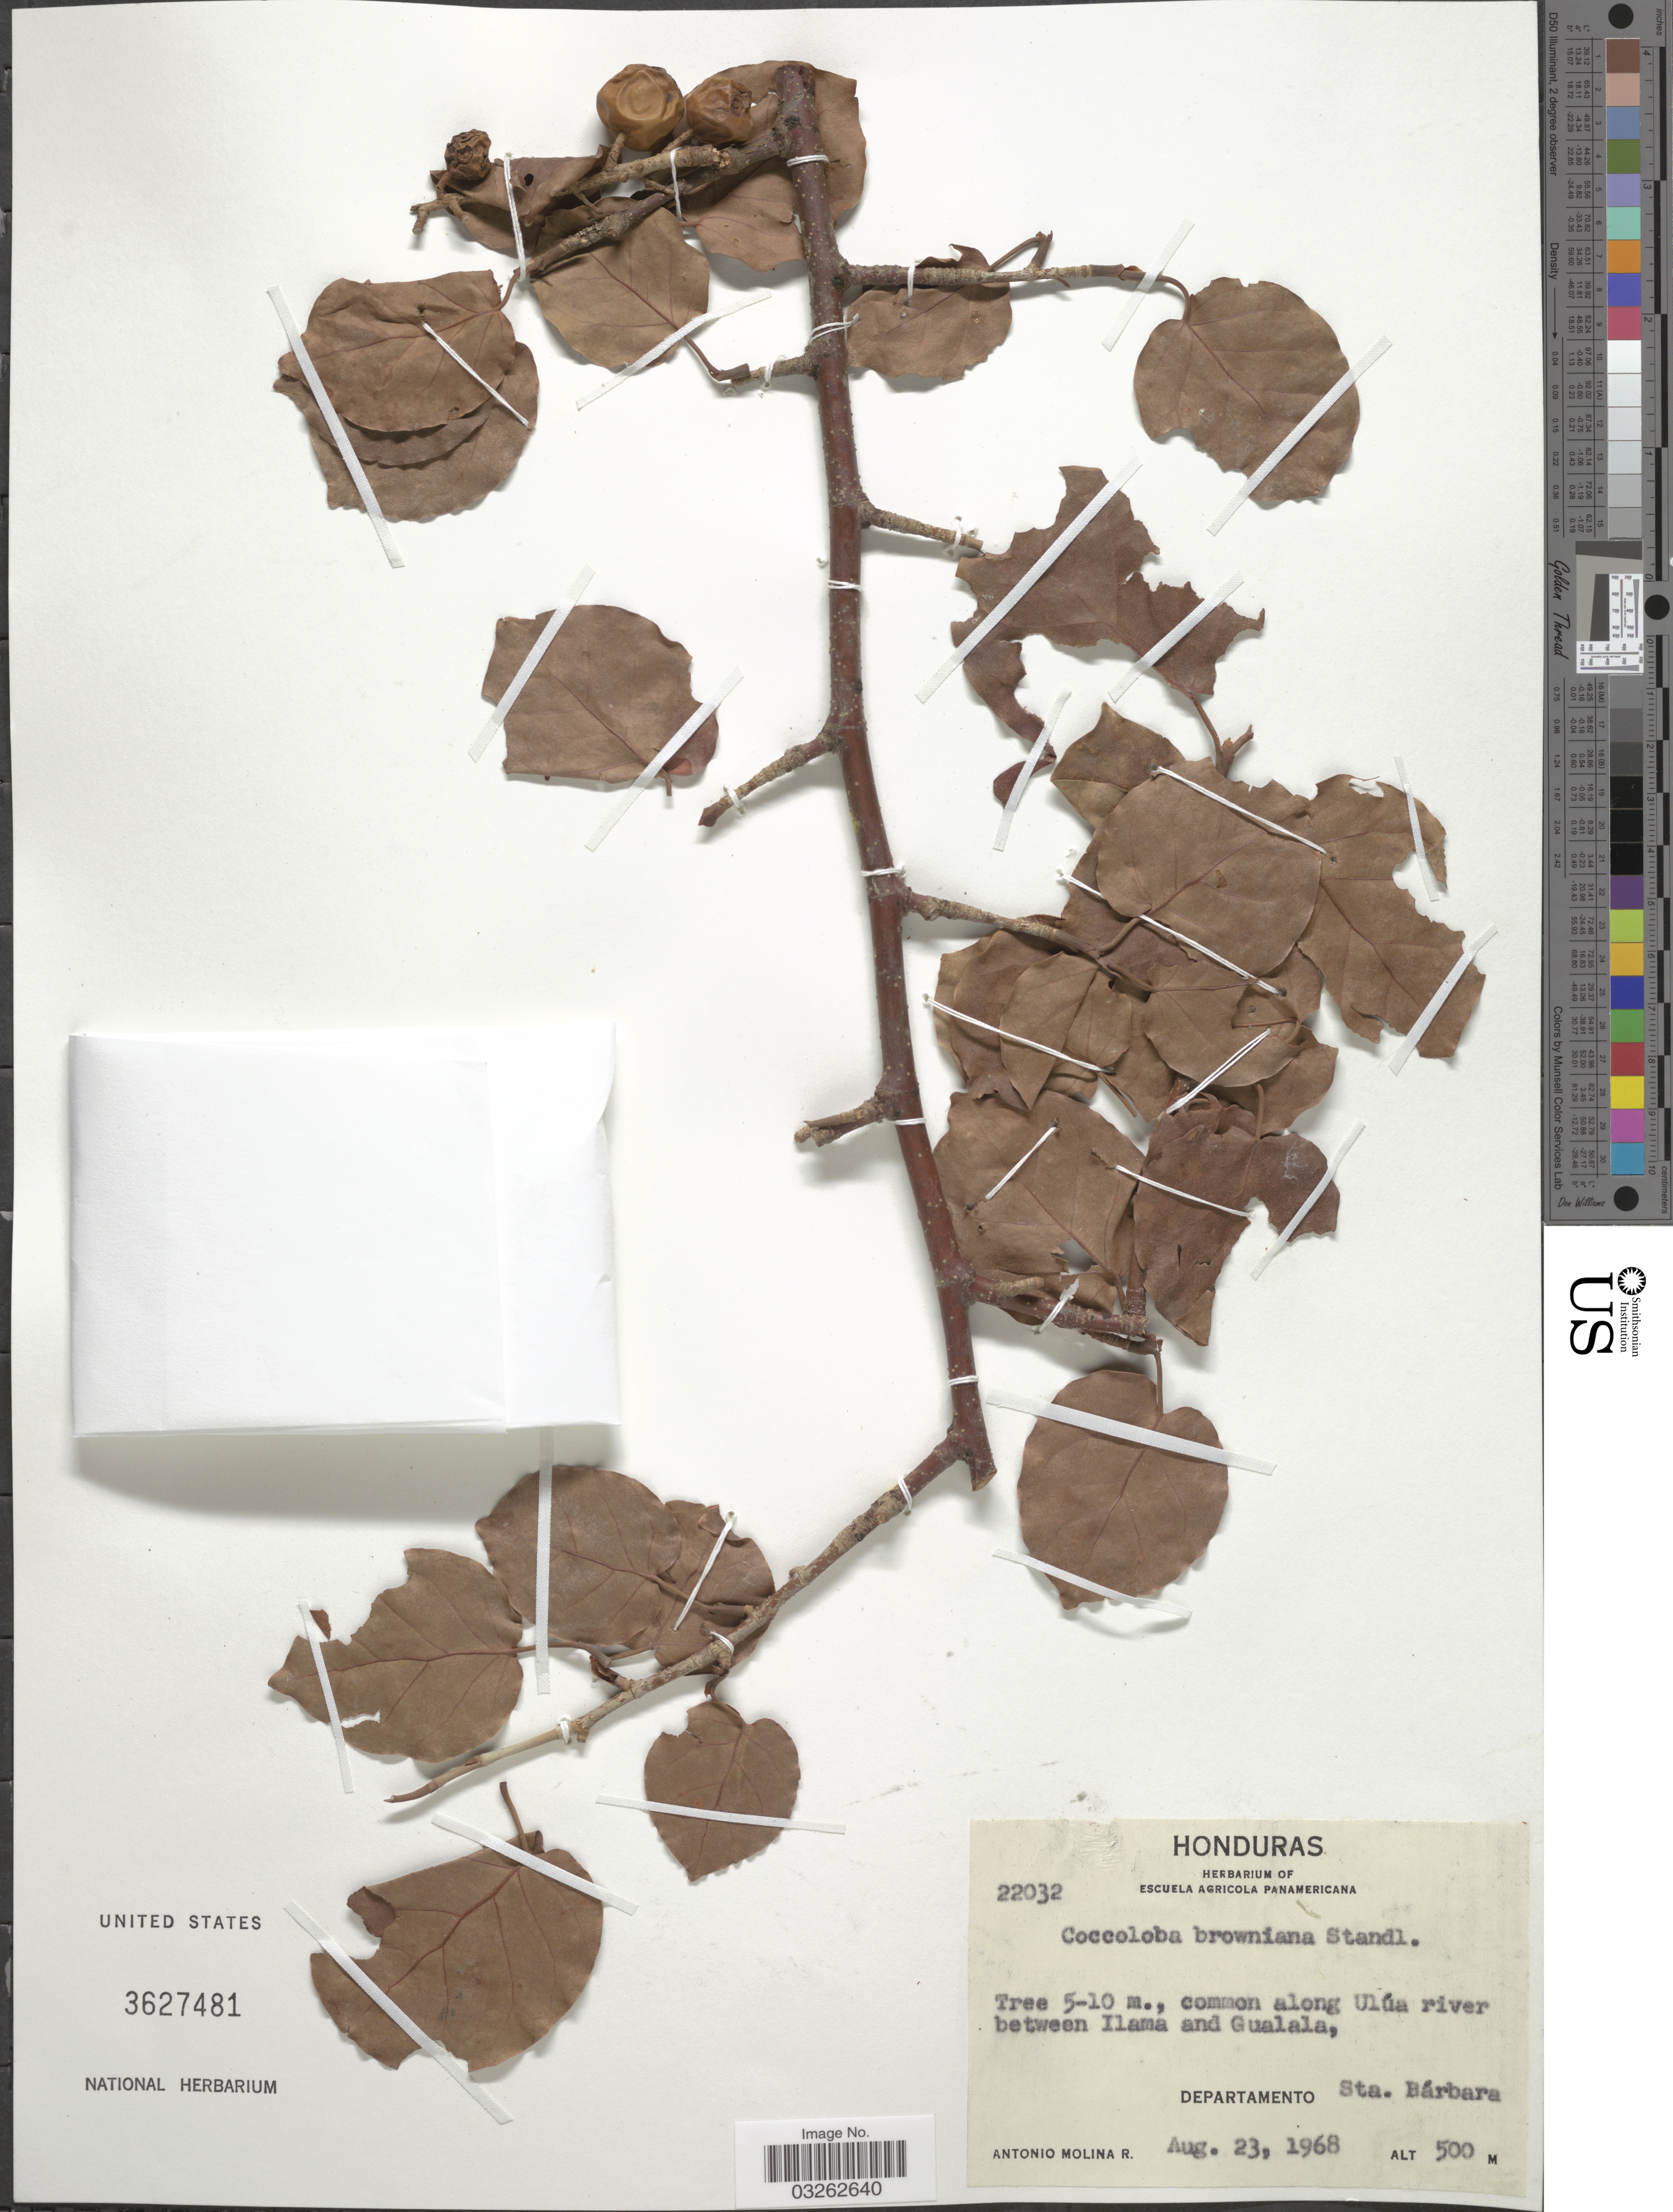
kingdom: Plantae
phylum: Tracheophyta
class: Magnoliopsida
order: Caryophyllales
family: Polygonaceae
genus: Coccoloba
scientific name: Coccoloba browniana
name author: Standl.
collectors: A. Molina R.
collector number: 22032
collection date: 1968-08-23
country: Honduras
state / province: Santa Bárbara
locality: Common along Ulúa river between Ilama and Gualala, Departamento Sta. Bárbara.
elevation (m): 500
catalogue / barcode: US 3627481